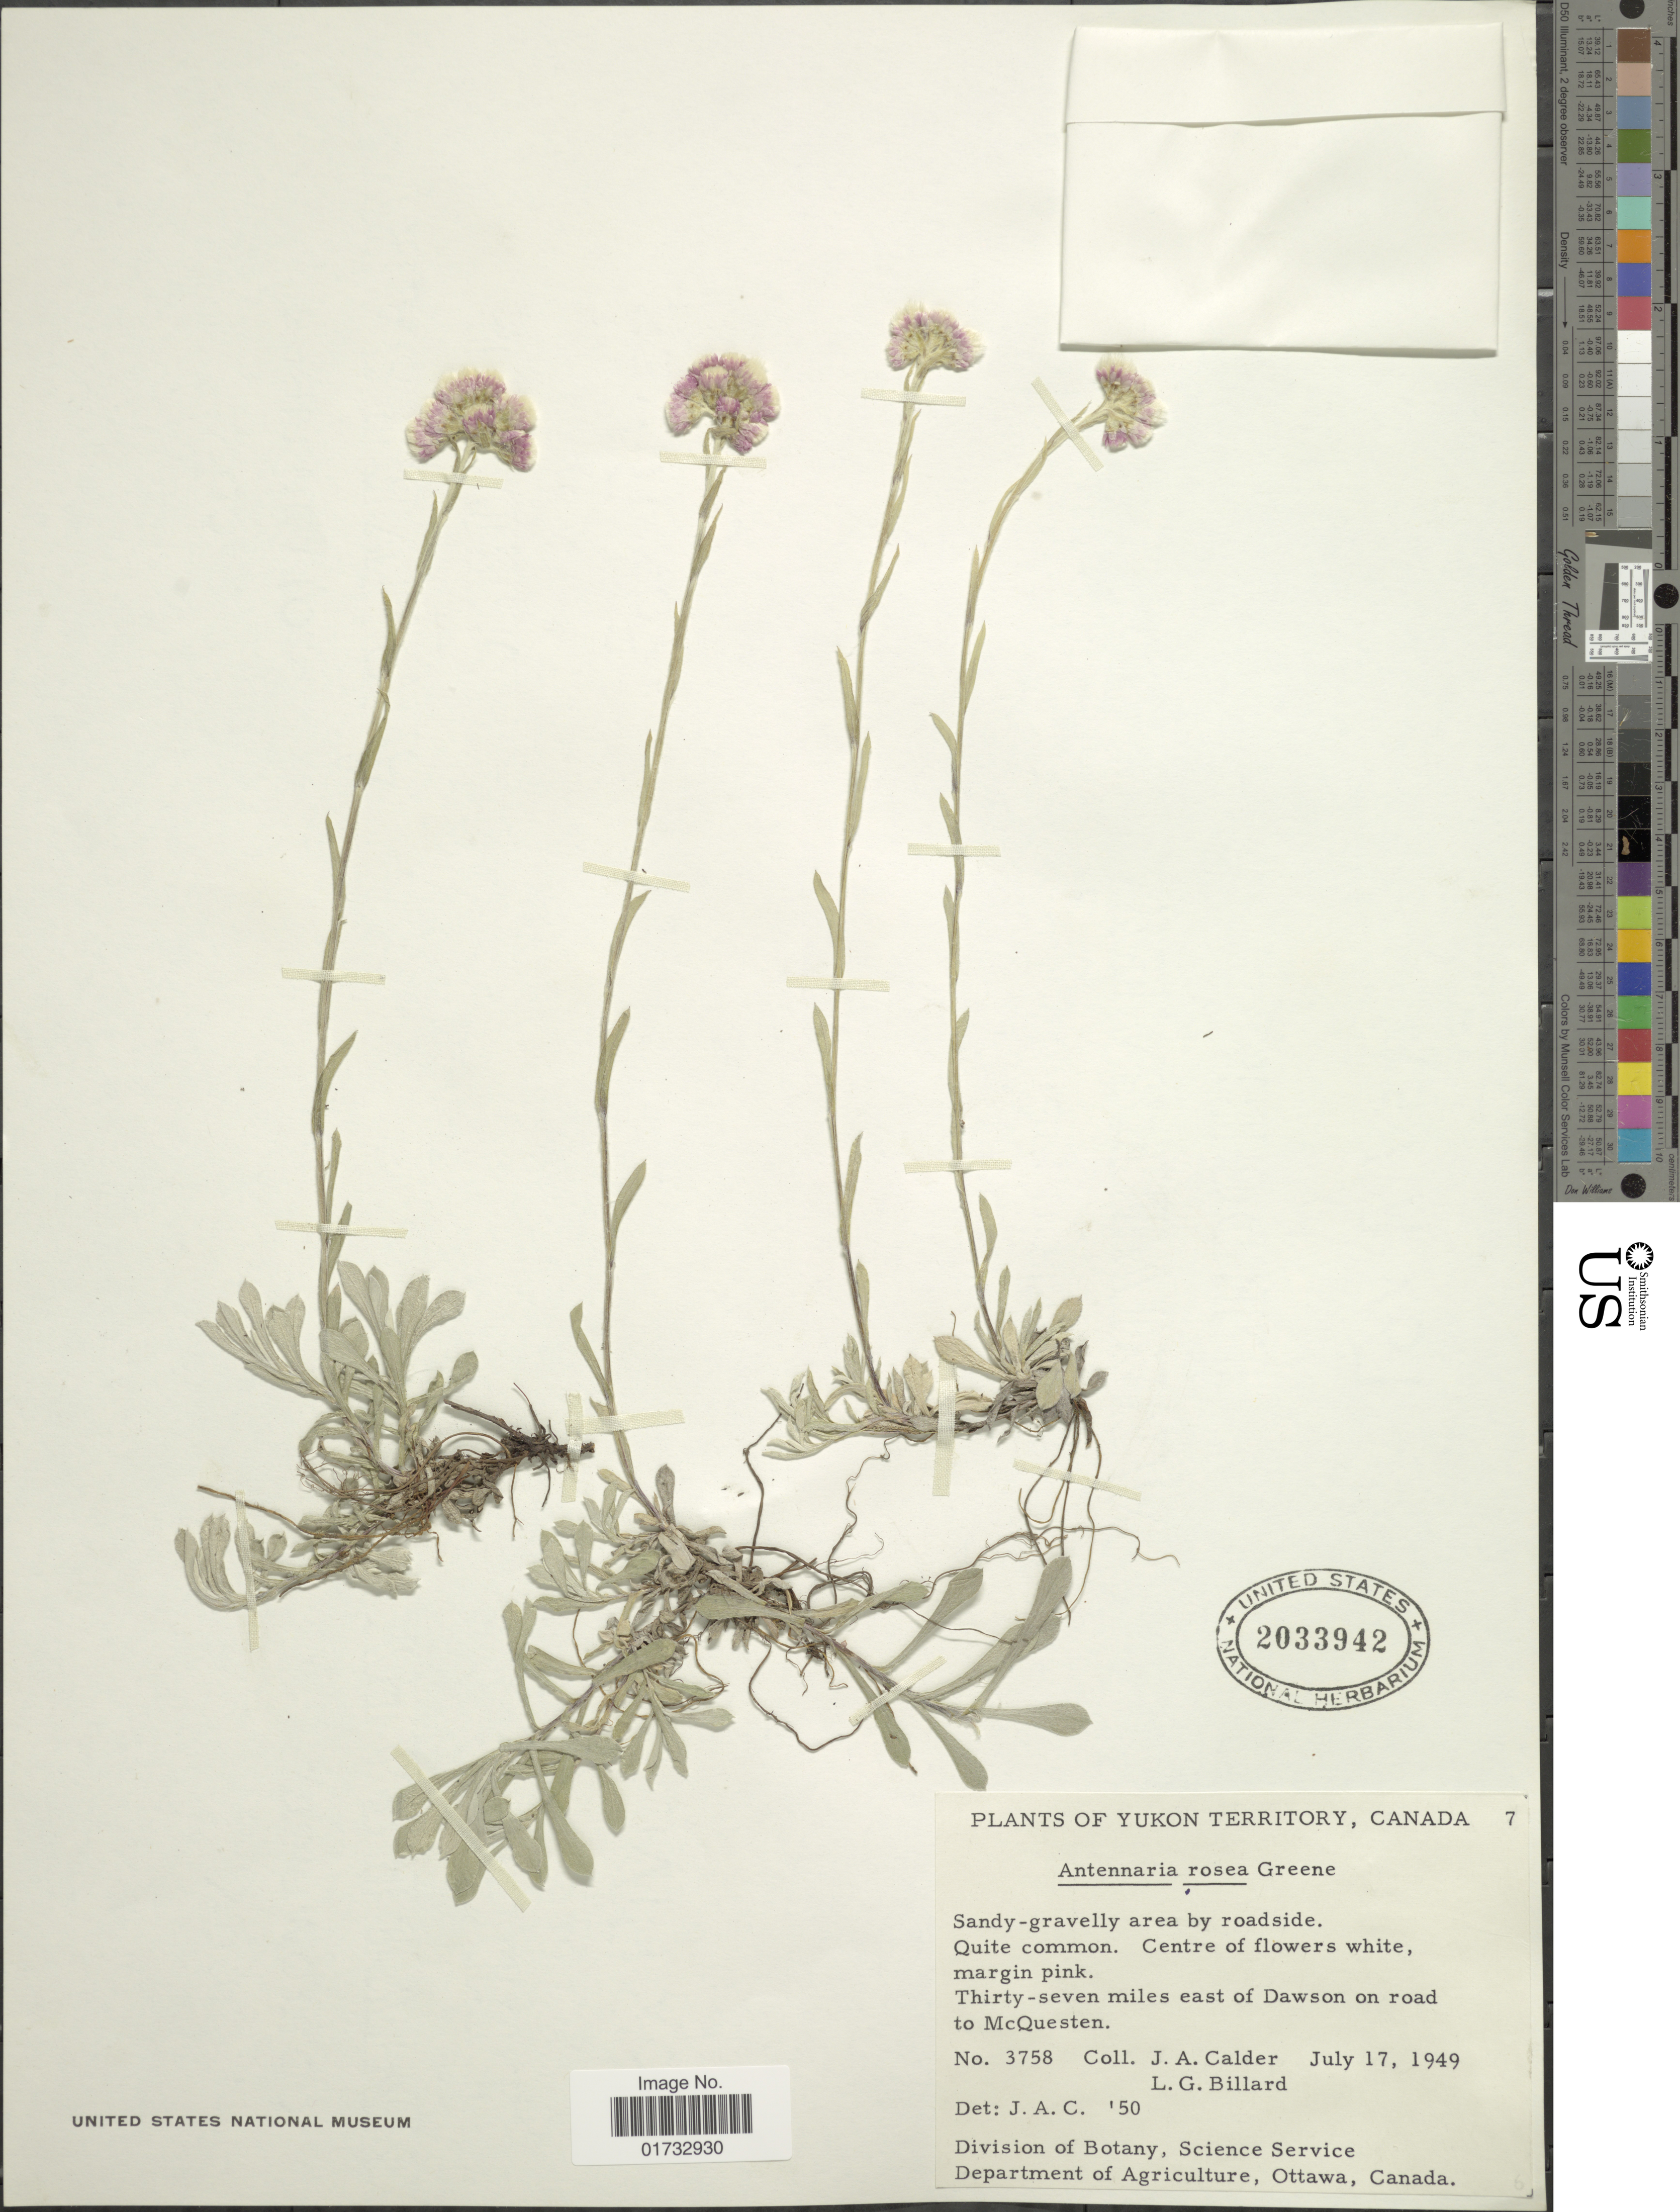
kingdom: Plantae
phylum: Tracheophyta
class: Magnoliopsida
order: Asterales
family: Asteraceae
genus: Antennaria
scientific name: Antennaria rosea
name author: Greene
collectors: L. Billard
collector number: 3758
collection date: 1949-07-17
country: Canada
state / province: Yukon Territory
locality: Sandy-gravelly area by roadside, thirty-seven miles east of Dawson on road to McQuesten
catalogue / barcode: US 2033942